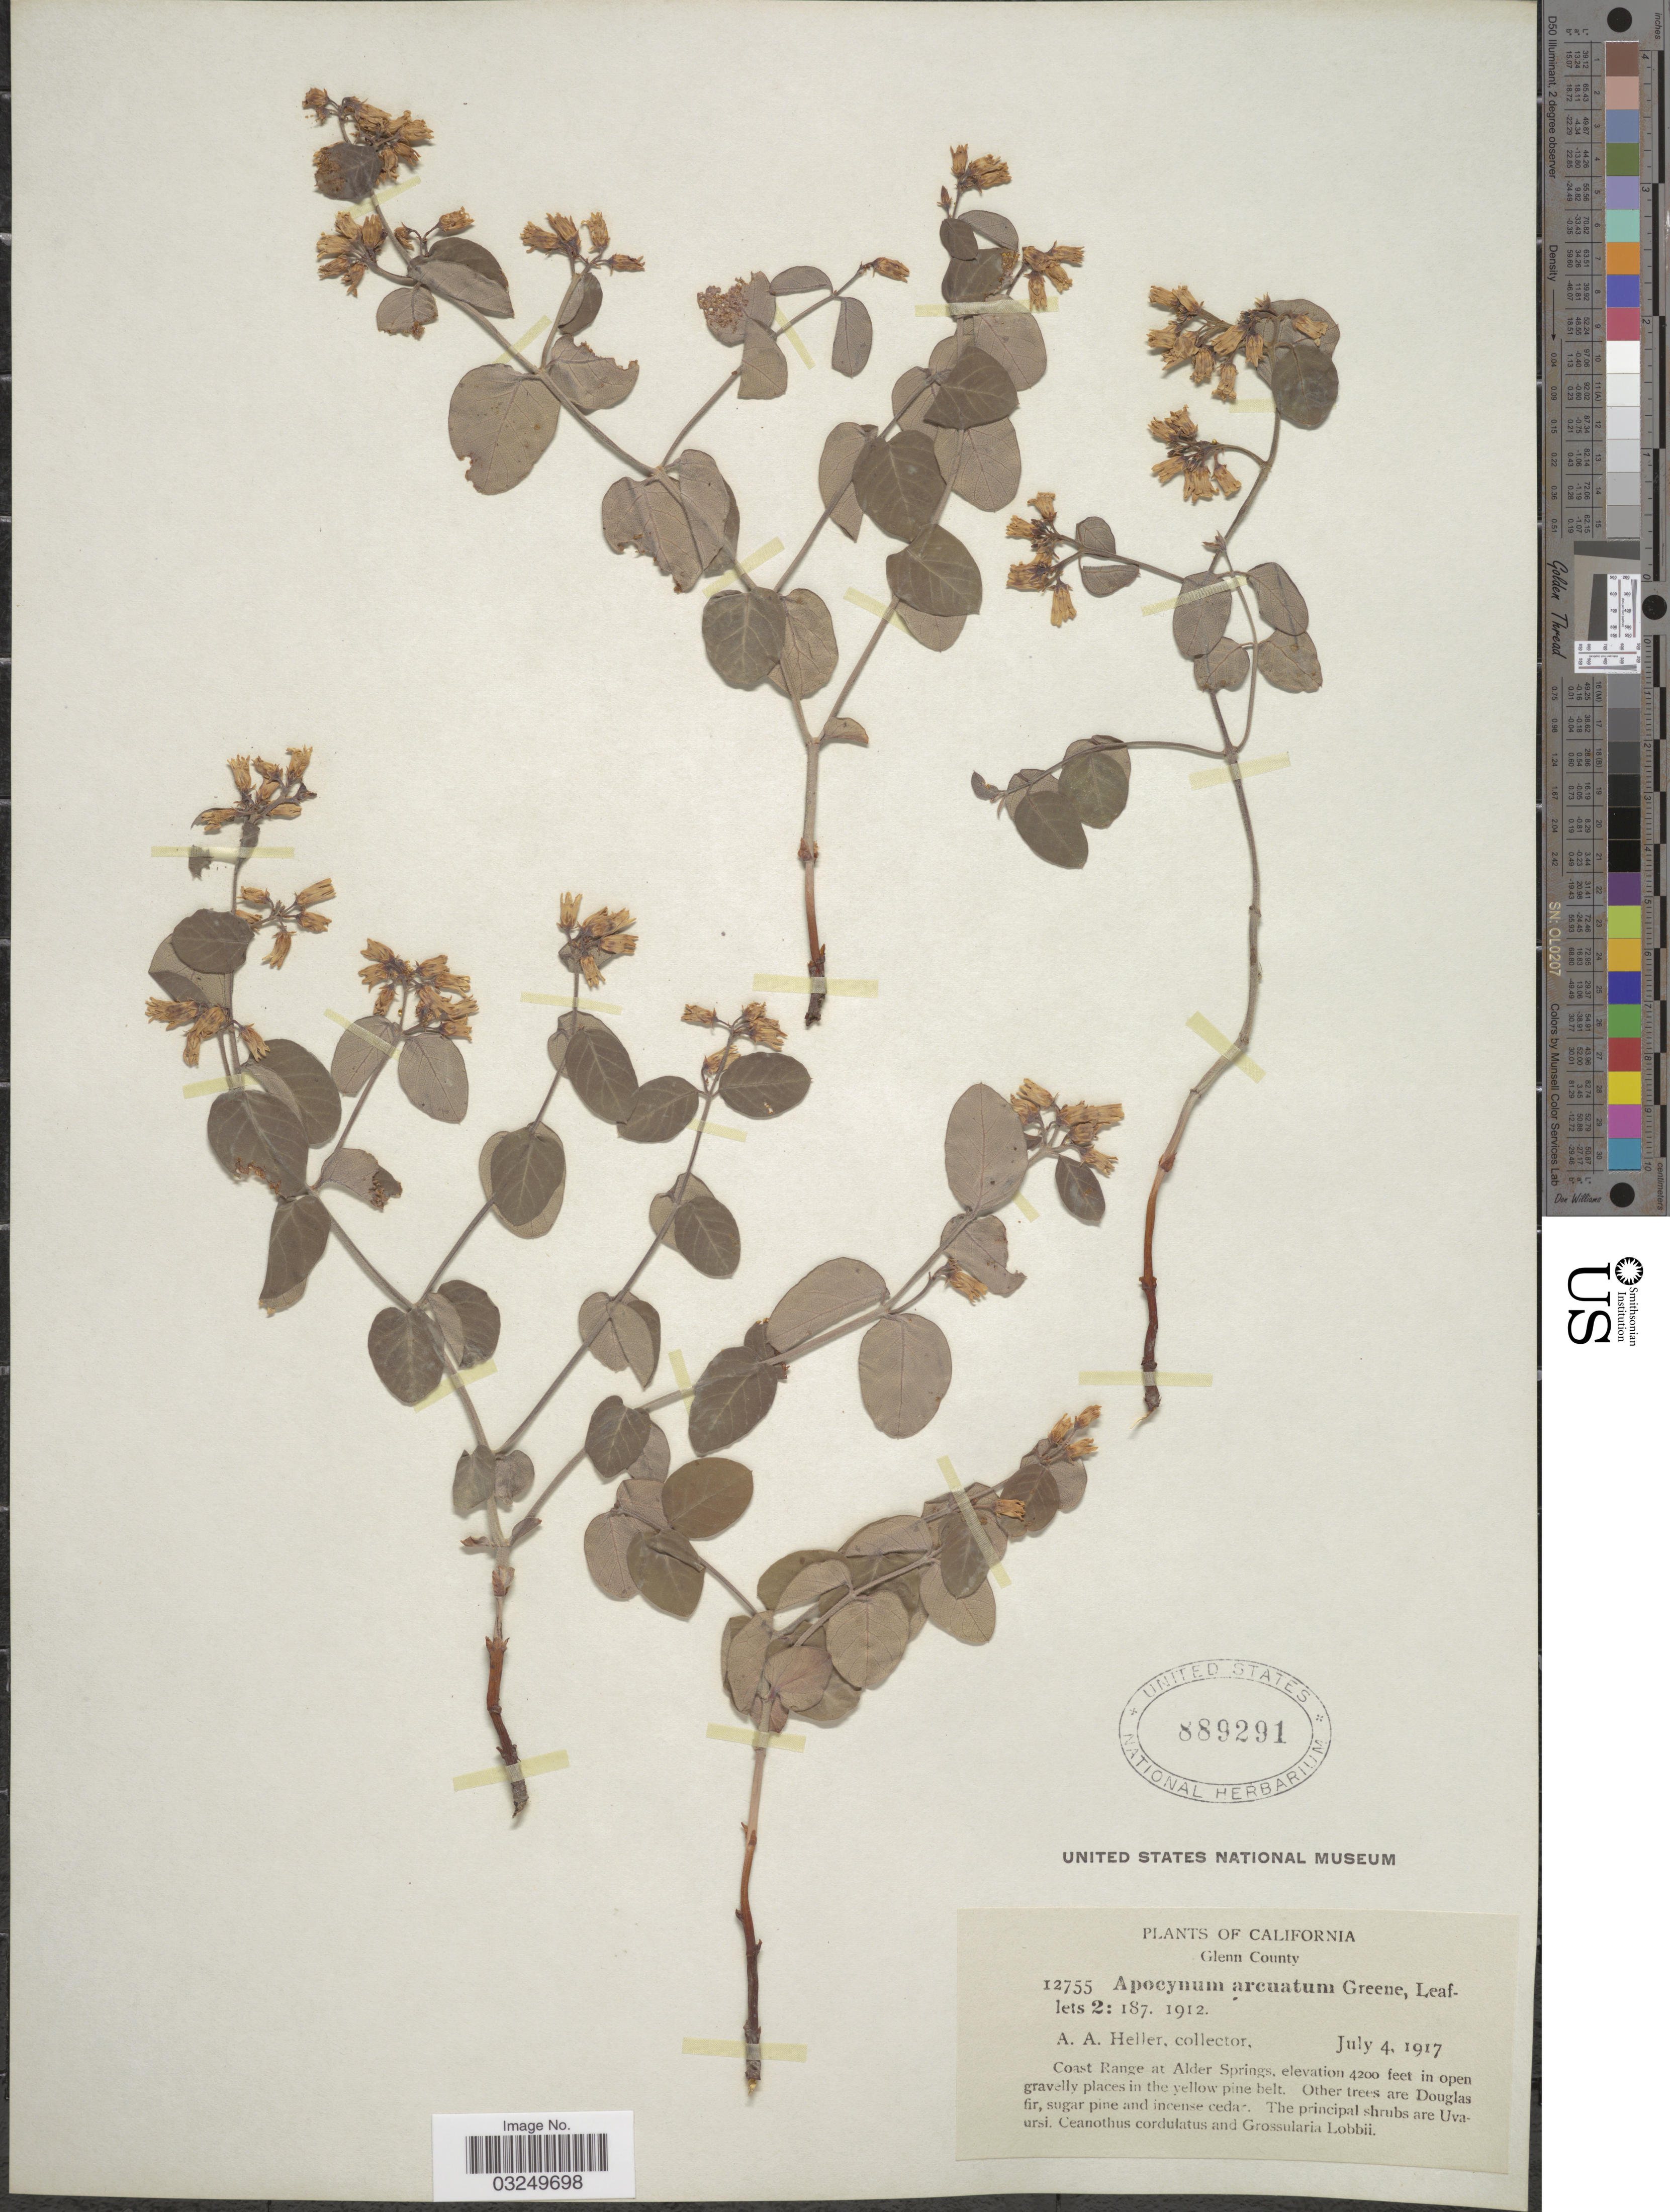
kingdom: Plantae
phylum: Tracheophyta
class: Magnoliopsida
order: Gentianales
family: Apocynaceae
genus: Apocynum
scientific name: Apocynum arcuatum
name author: S.W. Greene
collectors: A. A. Heller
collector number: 12755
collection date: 1917-07-04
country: United States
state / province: California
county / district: Glenn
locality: Glenn County. Coast Range at Alder Springs.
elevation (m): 1280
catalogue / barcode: US 889291